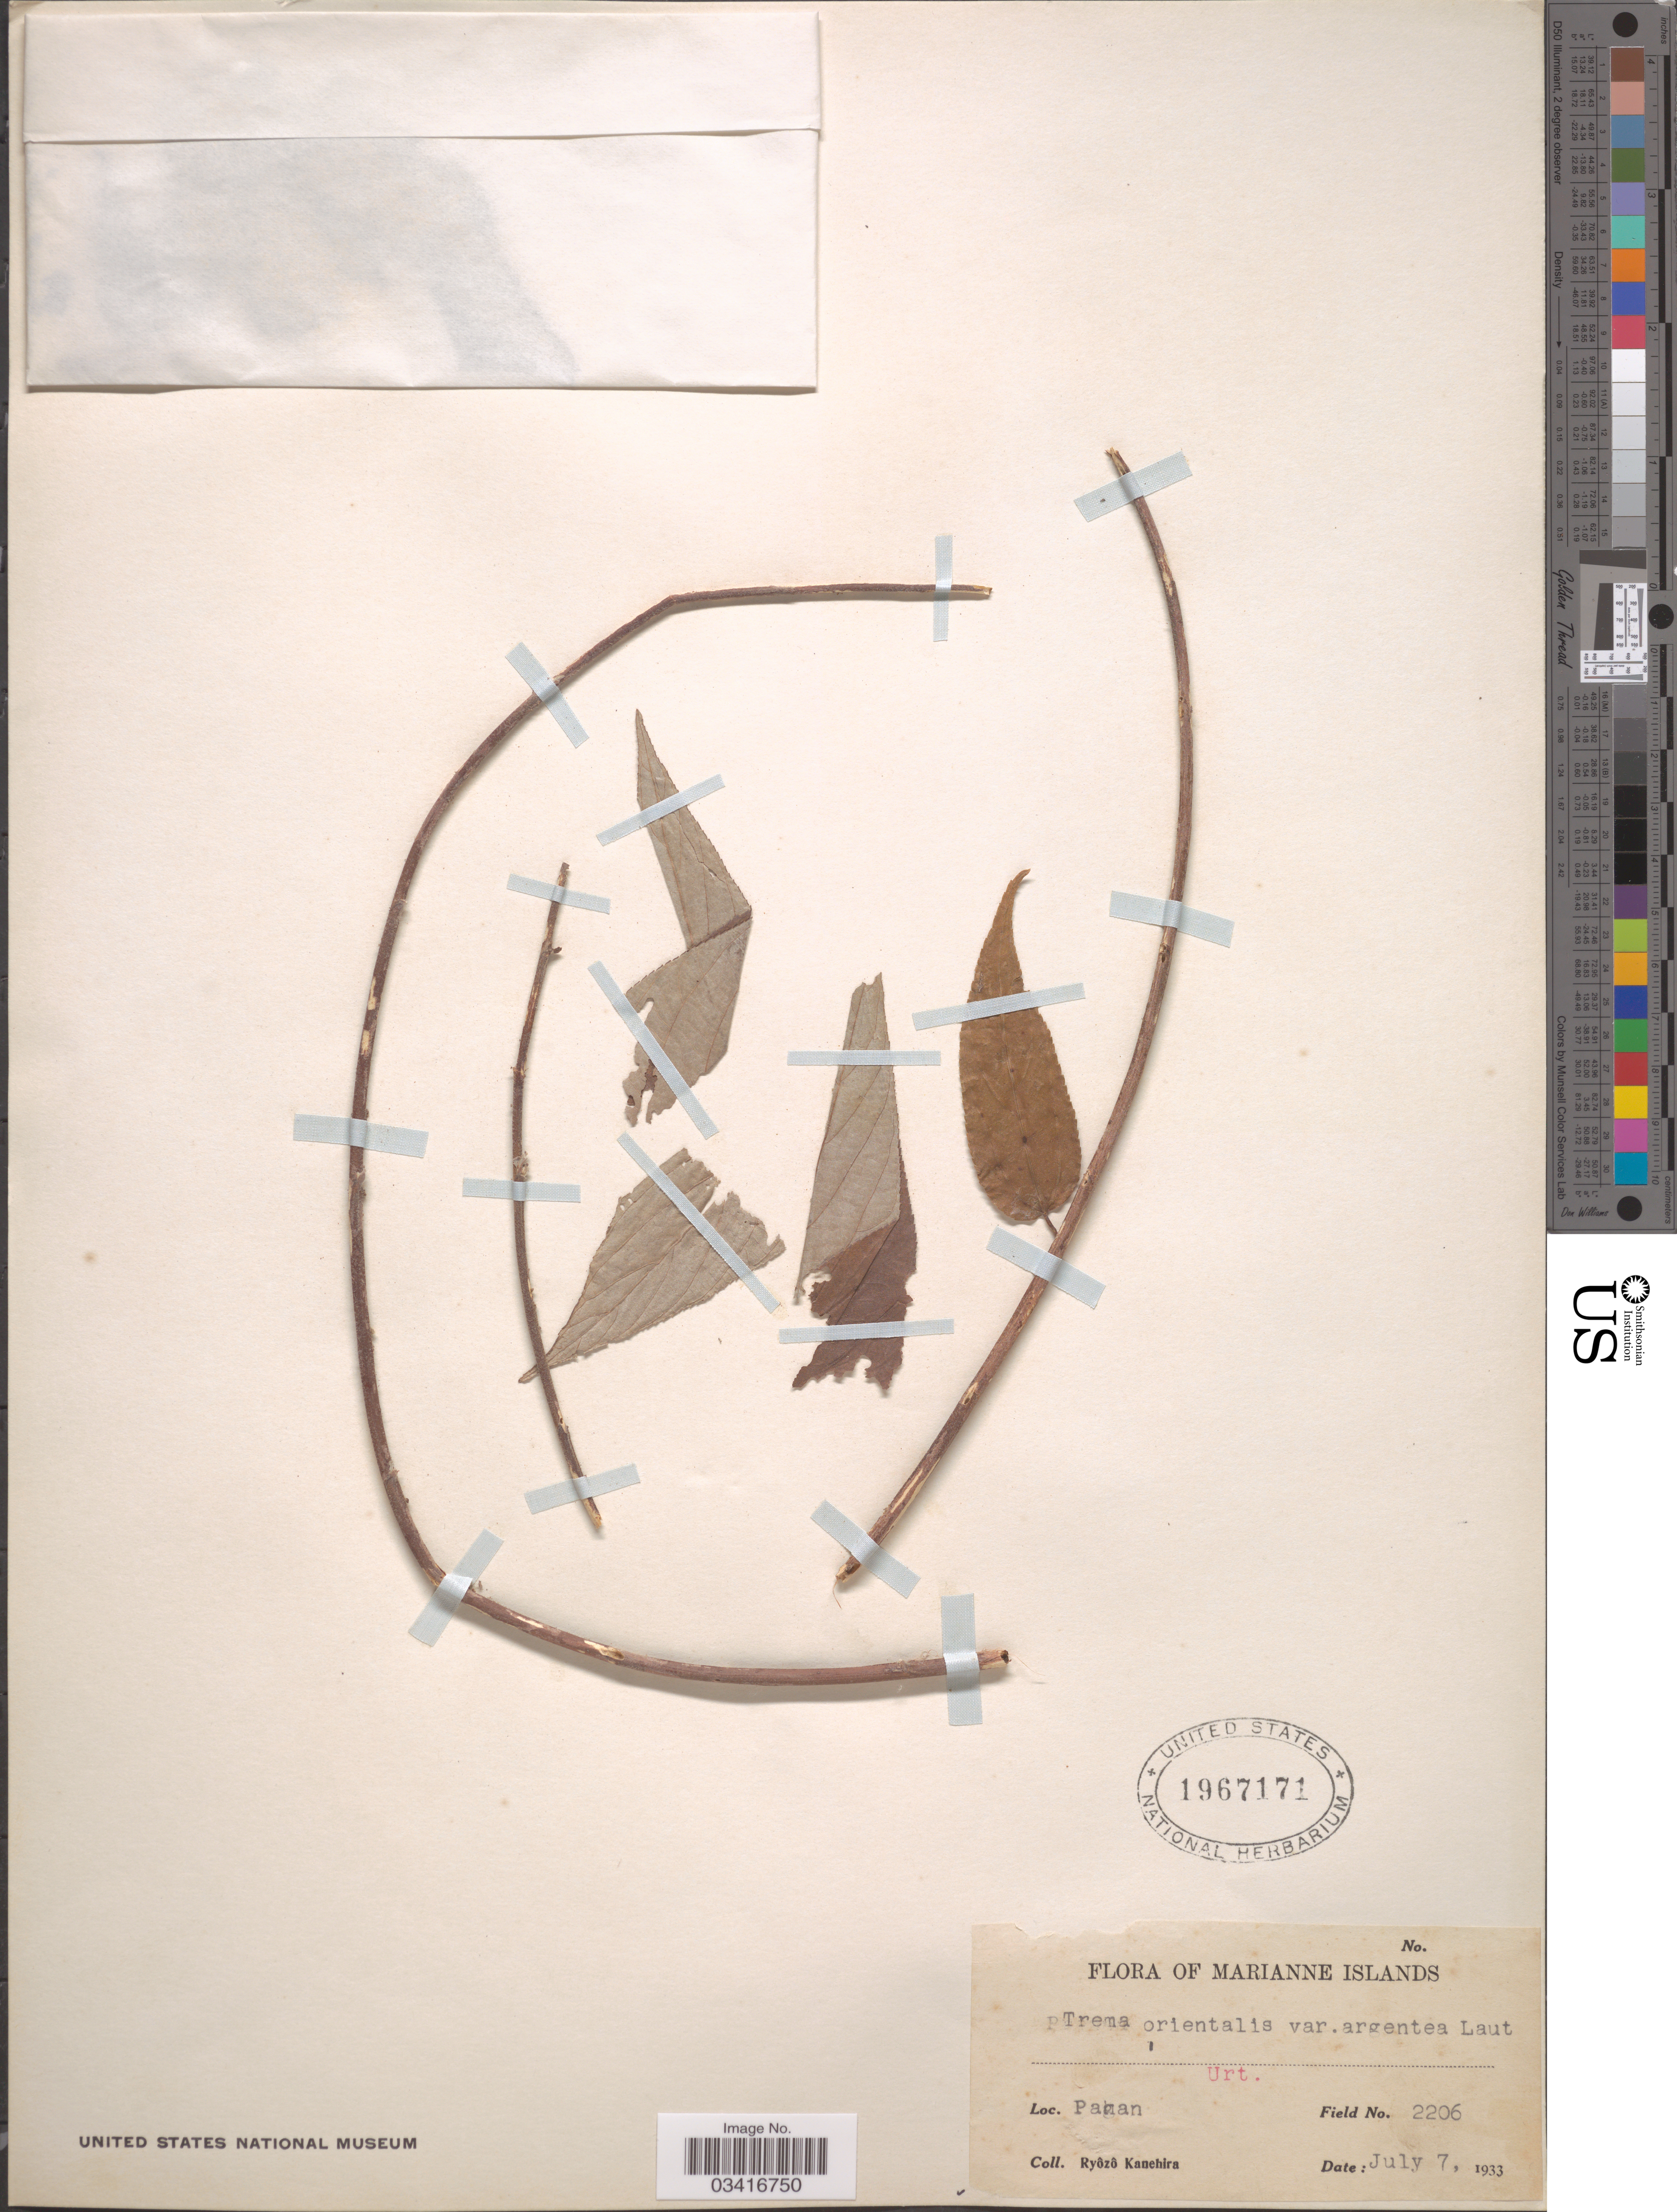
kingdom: Plantae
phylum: Tracheophyta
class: Magnoliopsida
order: Rosales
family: Cannabaceae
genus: Trema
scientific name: Trema orientale var. amboinensis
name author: (Willd.) Lauterb.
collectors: R. Kanehira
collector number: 2206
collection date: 1933-07-07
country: Northern Mariana Islands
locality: Marianne Islands. Pahan [interpreted].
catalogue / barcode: US 1967171